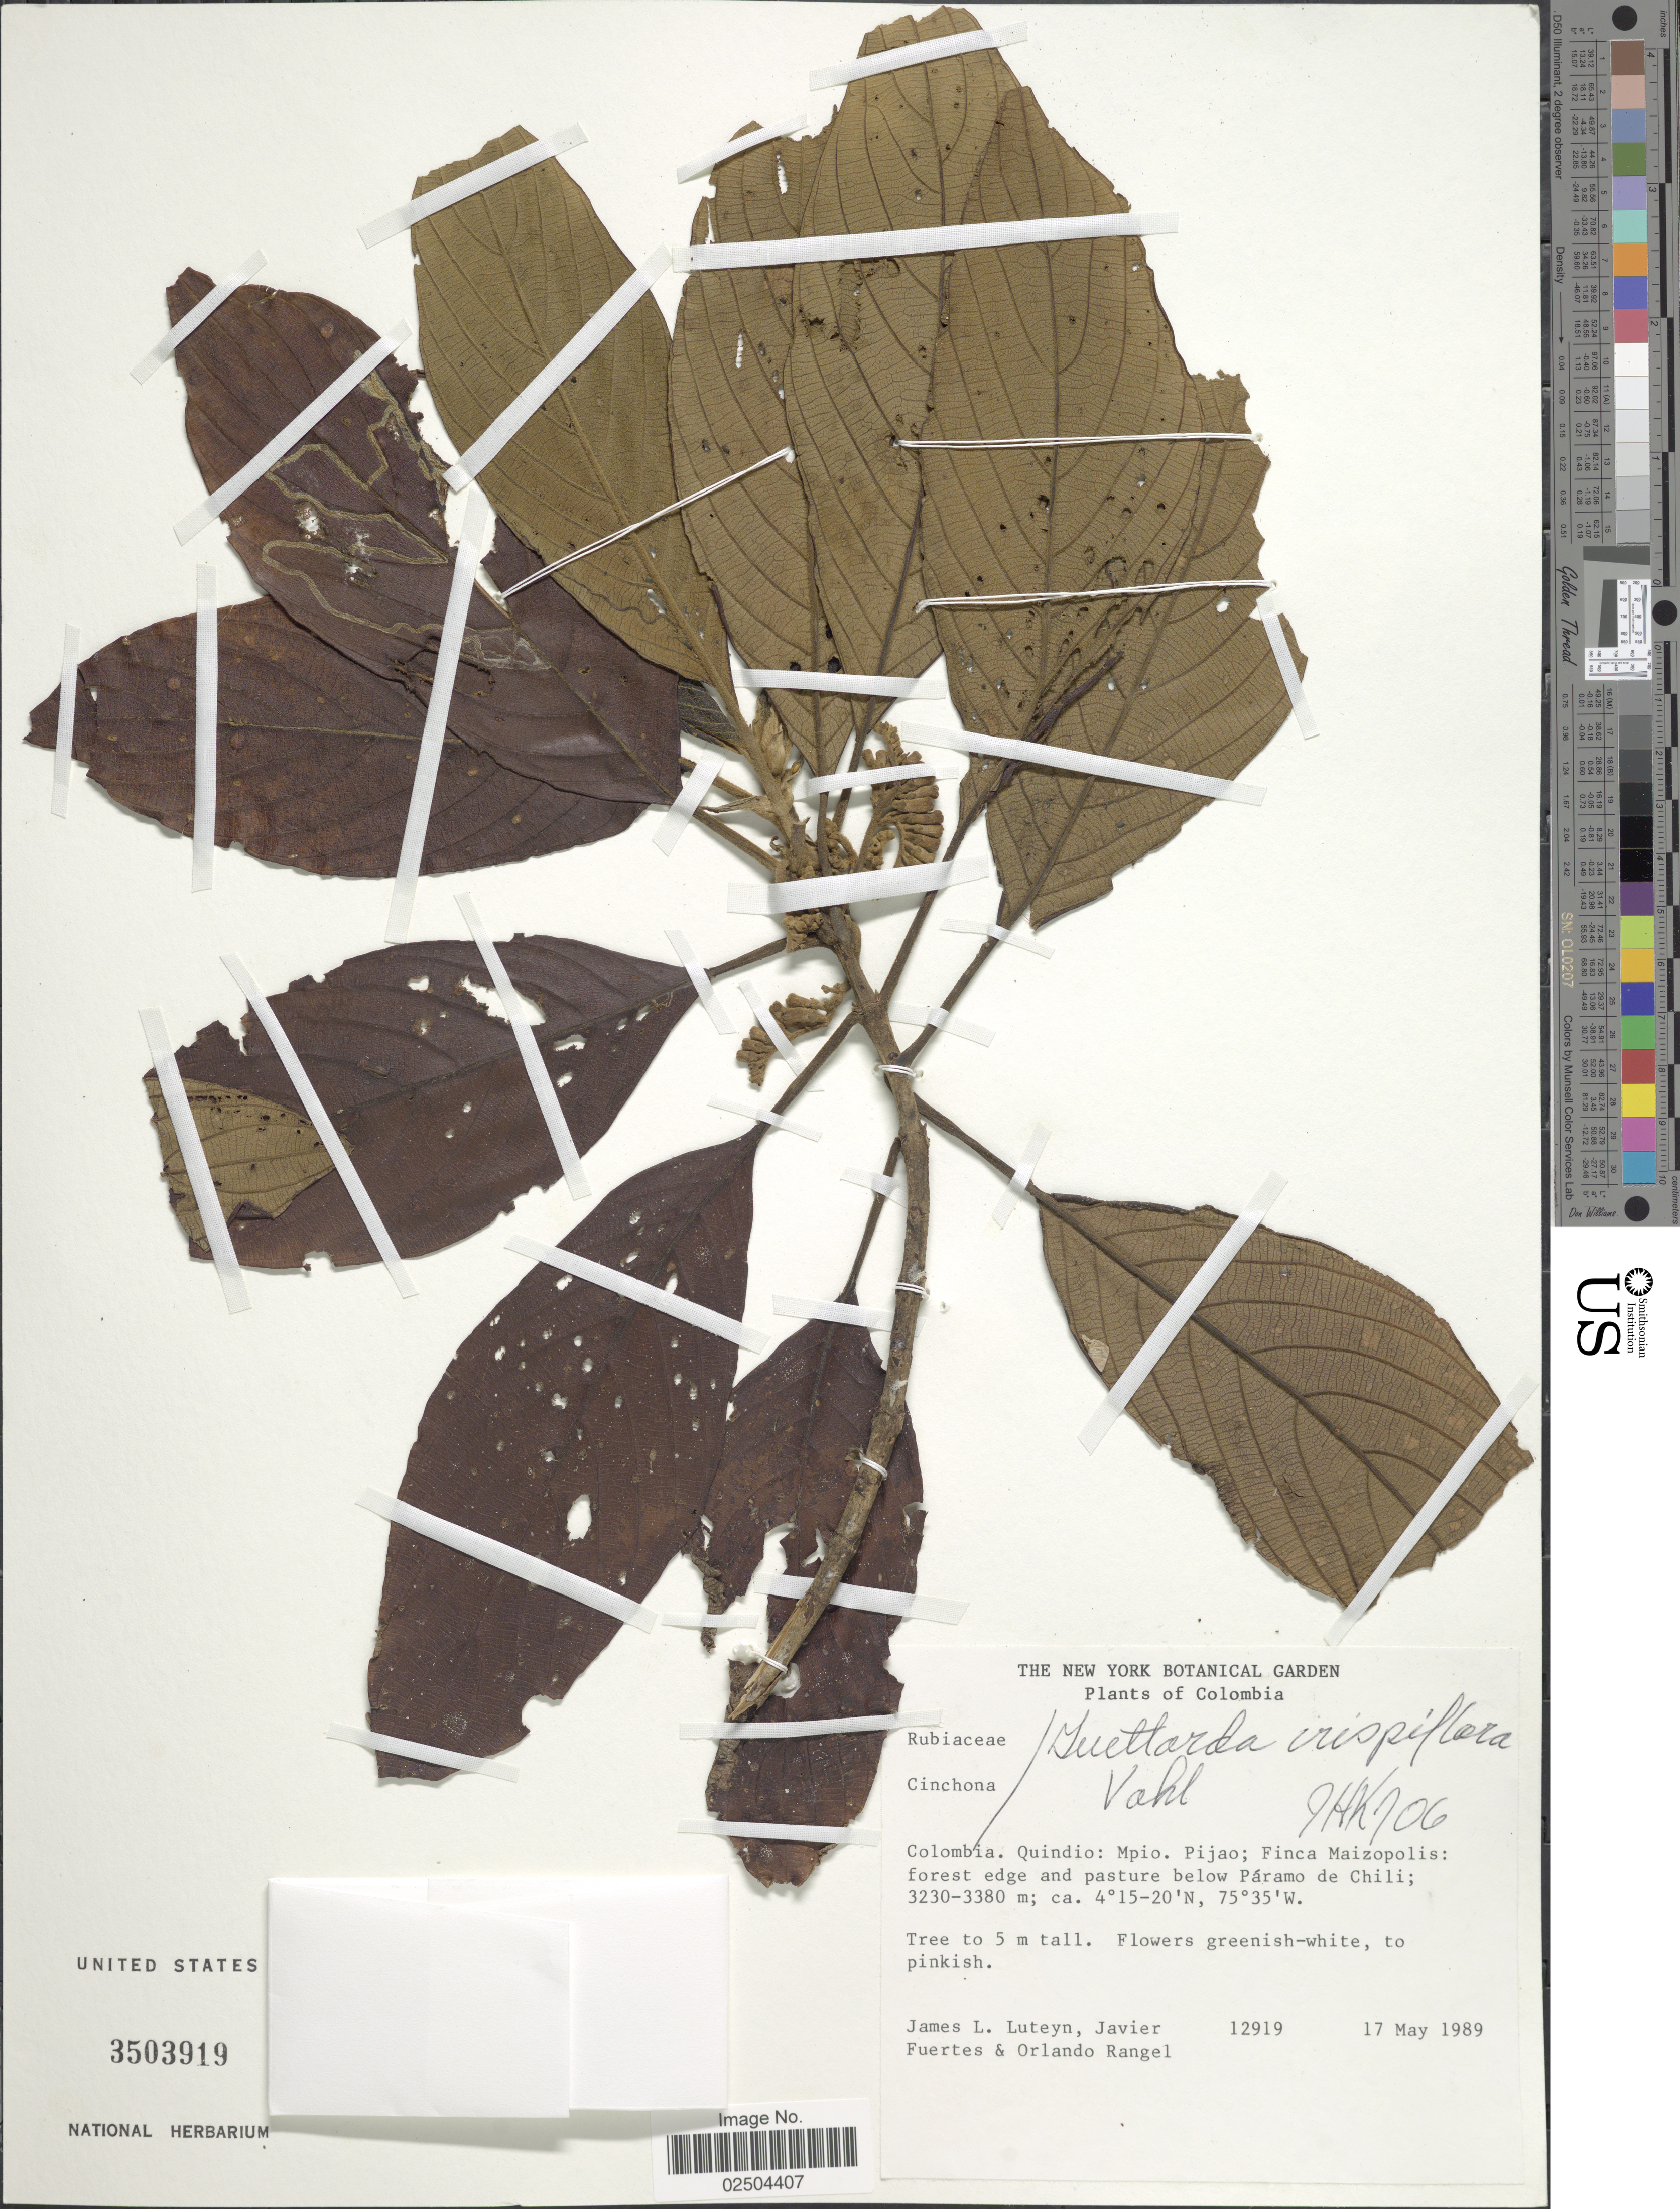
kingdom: Plantae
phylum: Tracheophyta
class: Magnoliopsida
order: Gentianales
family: Rubiaceae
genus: Guettarda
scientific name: Guettarda crispiflora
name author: Vahl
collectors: J. L. Luteyn, J. Fuertes & O. Rangel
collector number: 12919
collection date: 1989-05-17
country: Colombia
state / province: Quindío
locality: Colombia, Quinido: Mpio Pijao: Finca Maizopolis, forest edge and pasture below Paramo de Chili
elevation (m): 3230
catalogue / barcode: US 3503919